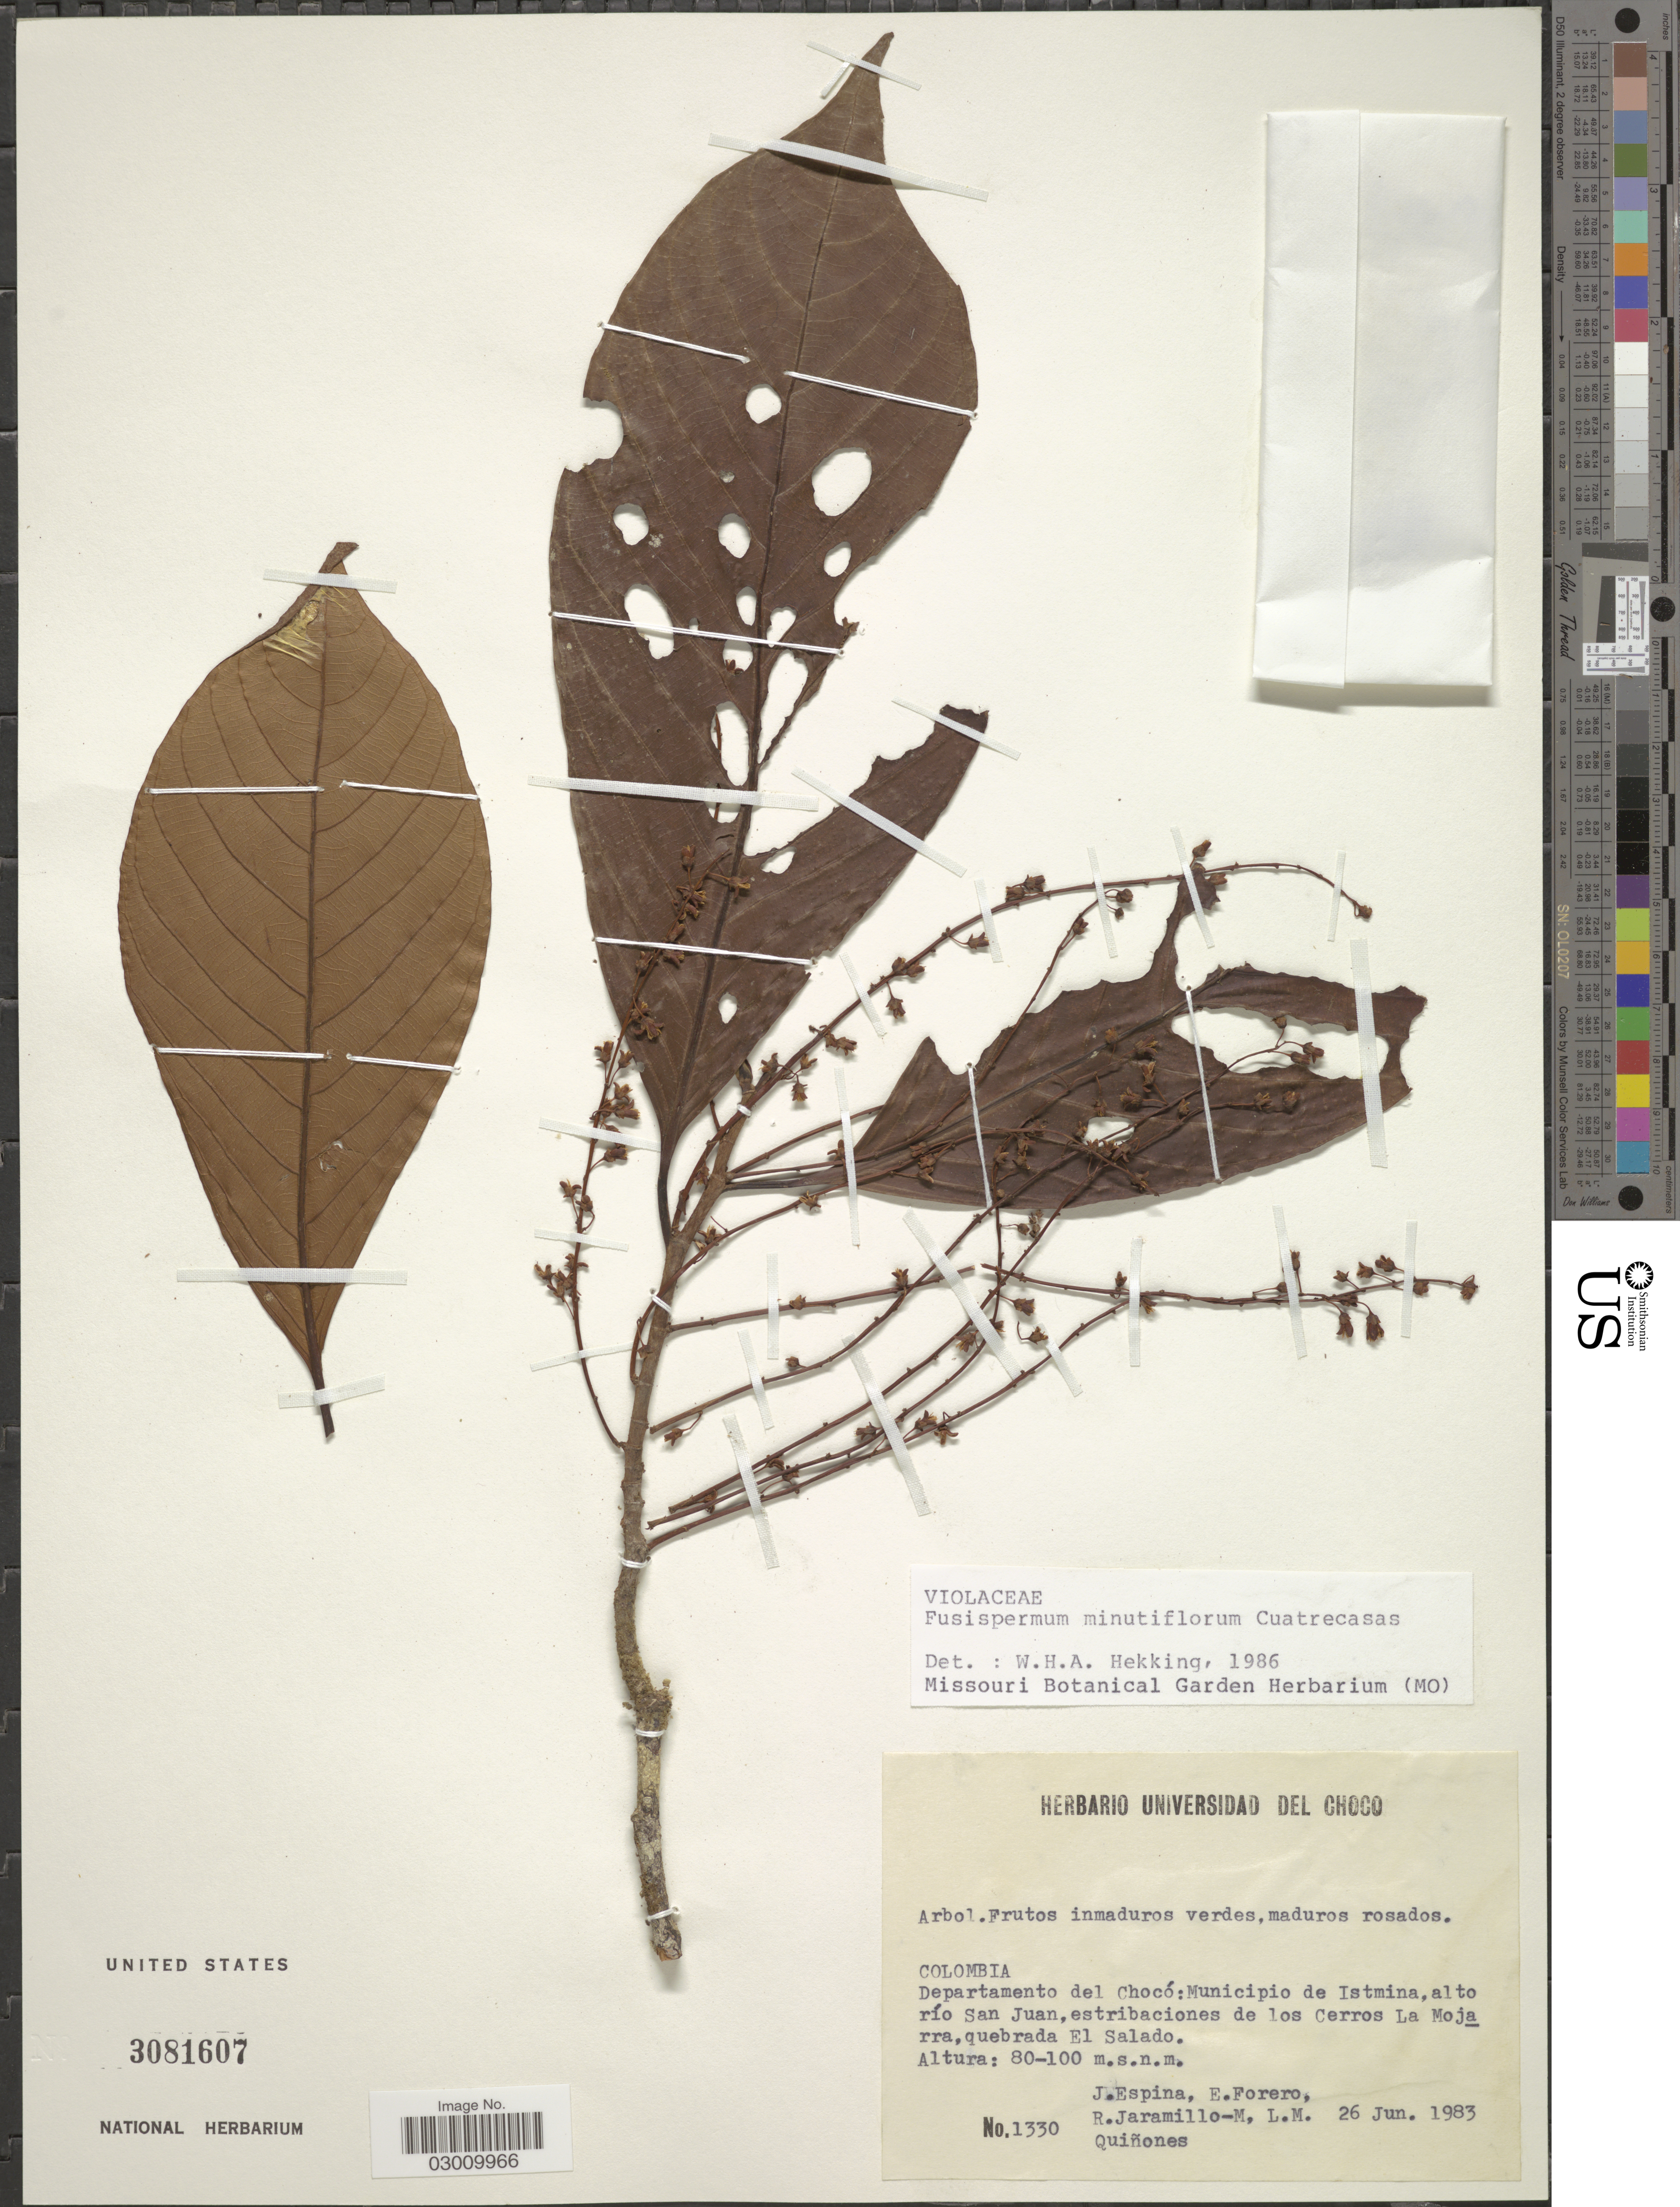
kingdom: Plantae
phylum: Tracheophyta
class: Magnoliopsida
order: Malpighiales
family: Violaceae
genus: Fusispermum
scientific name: Fusispermum minutiflorum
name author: Cuatrec.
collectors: J. Espina, E. Forero, R. Jaramillo M. & L. Quiñones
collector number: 1330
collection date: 1983-06-26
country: Colombia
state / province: Chocó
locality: Departamento del Chocó: Municipio de Istmina, alto río San Juan, estribaciones de los Cerros La Mojarra, quebrada El Salado.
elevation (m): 80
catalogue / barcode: US 3081607